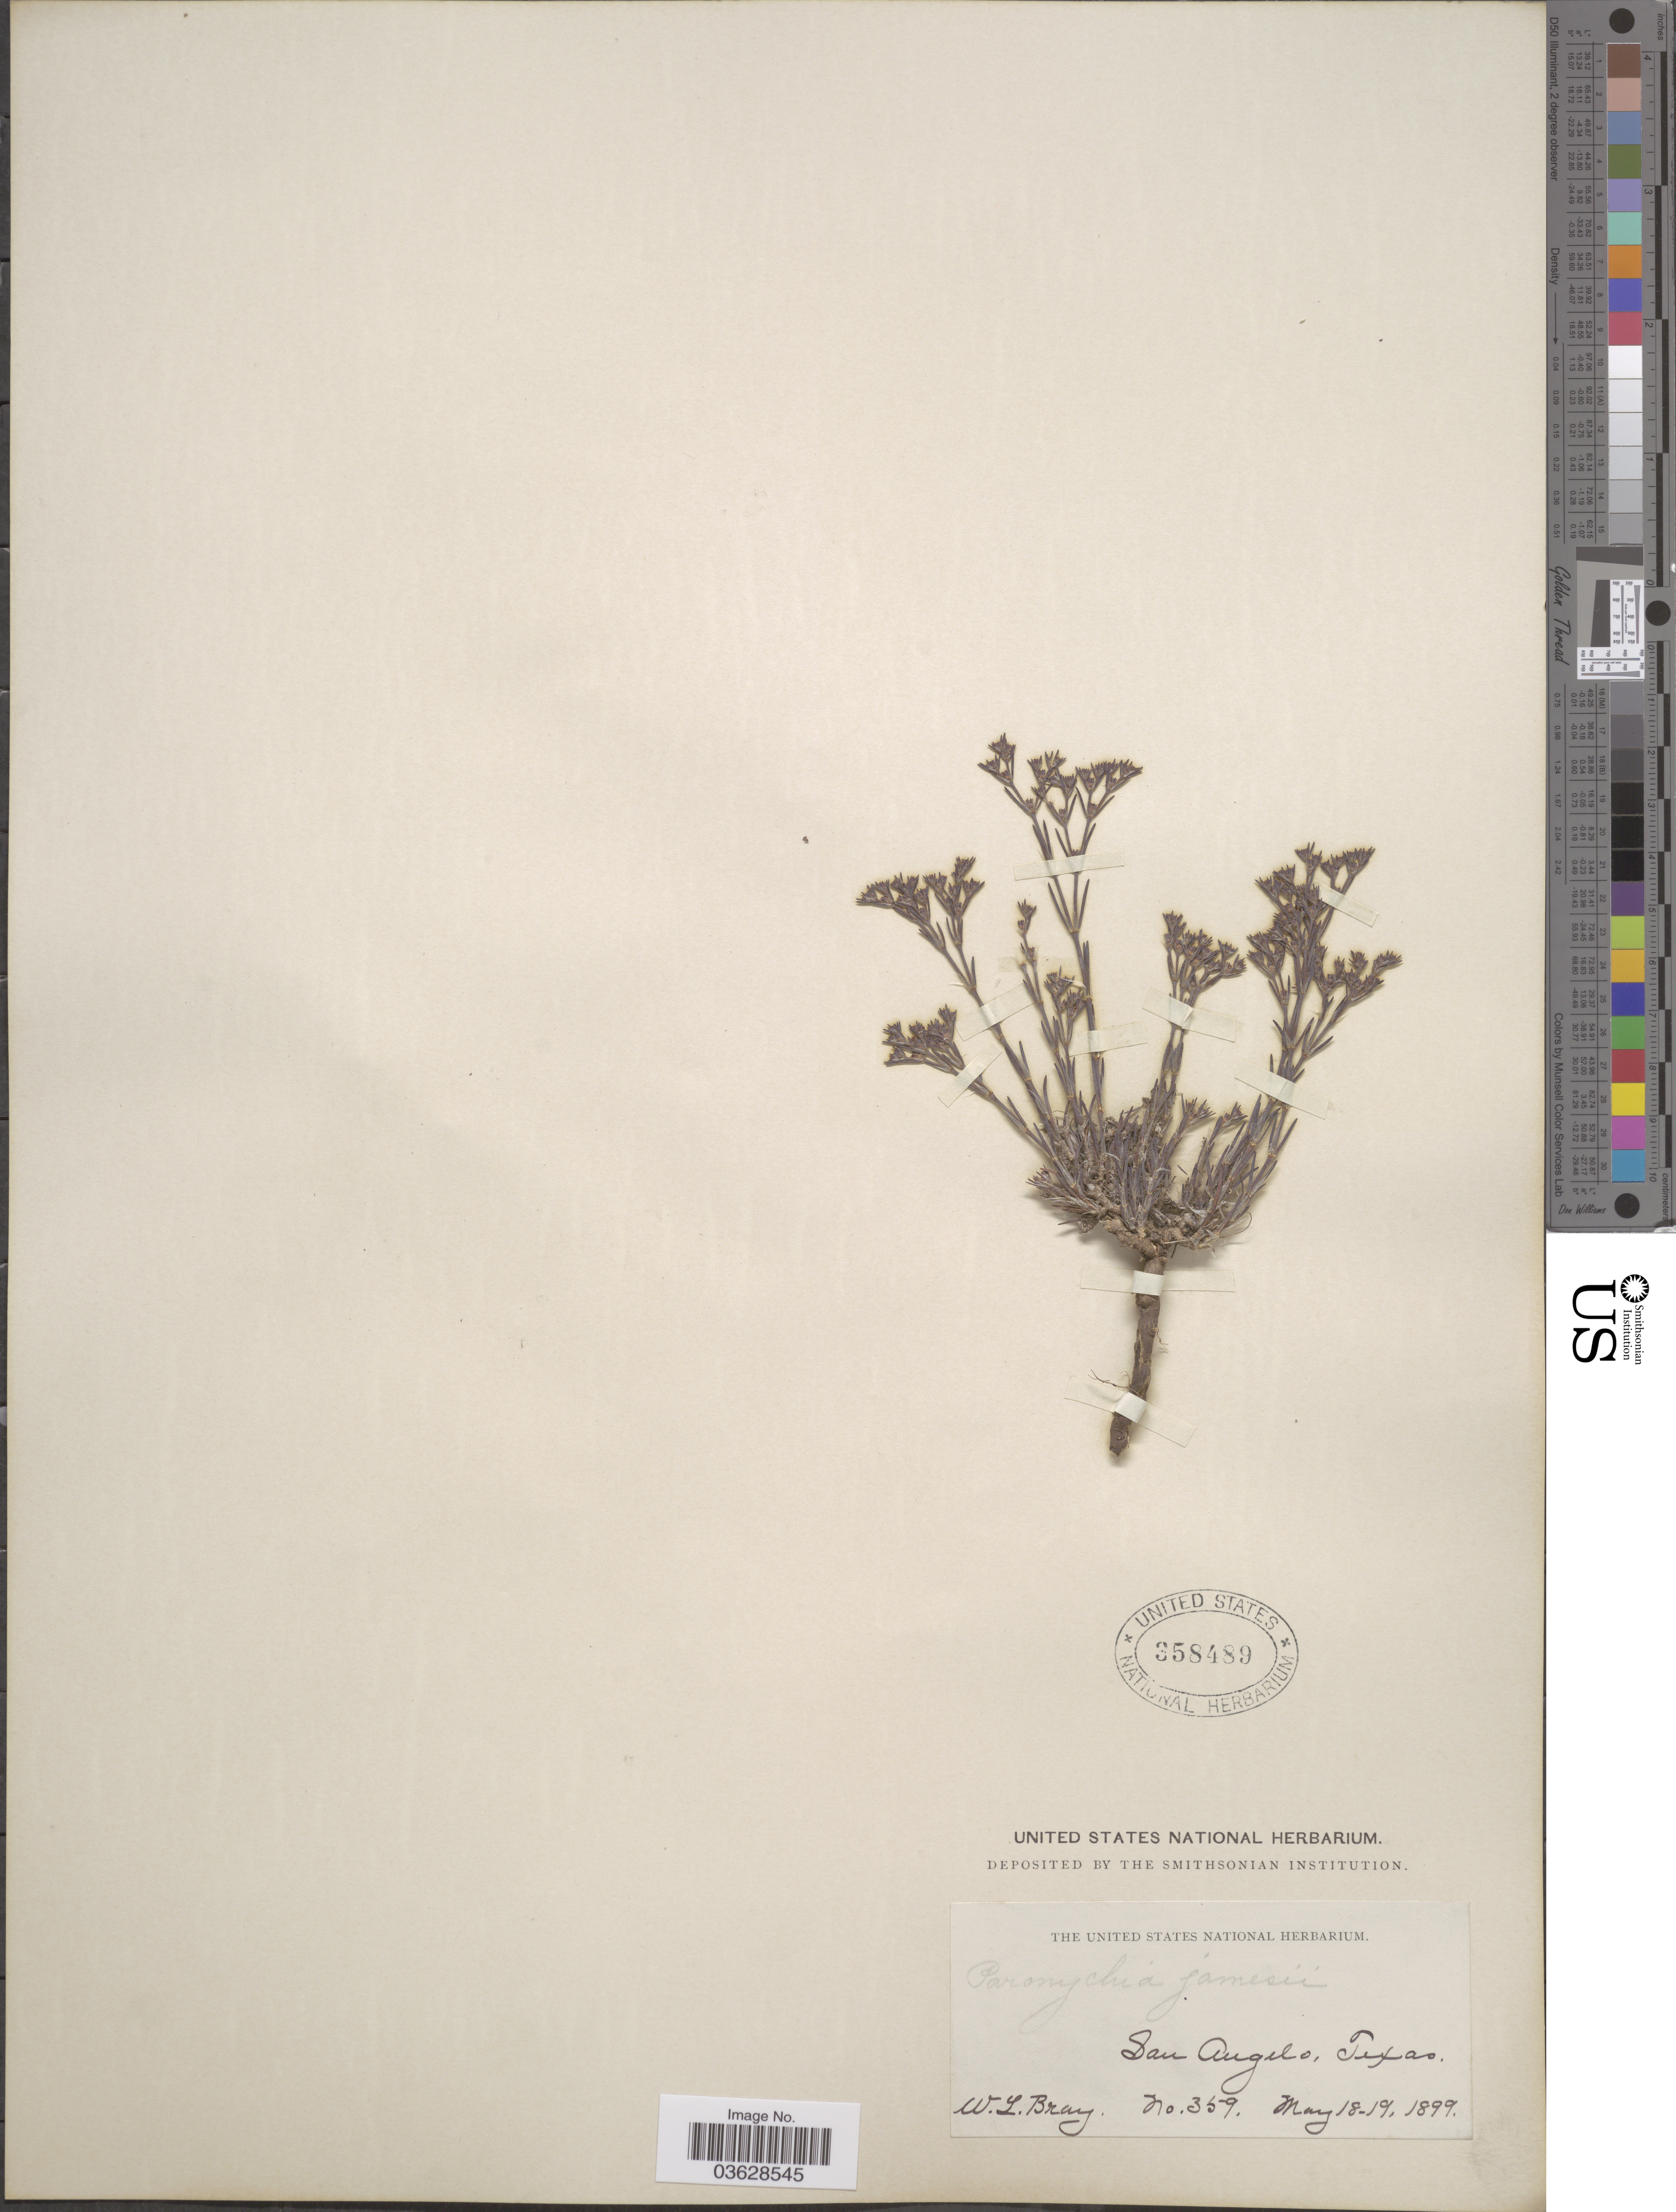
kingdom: Plantae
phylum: Tracheophyta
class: Magnoliopsida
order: Caryophyllales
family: Caryophyllaceae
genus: Paronychia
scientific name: Paronychia jamesii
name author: Torr. & A. Gray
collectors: W. L. Bray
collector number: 359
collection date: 1899-05-18/1899-05-19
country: United States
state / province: Texas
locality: San Angelo.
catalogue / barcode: US 358489